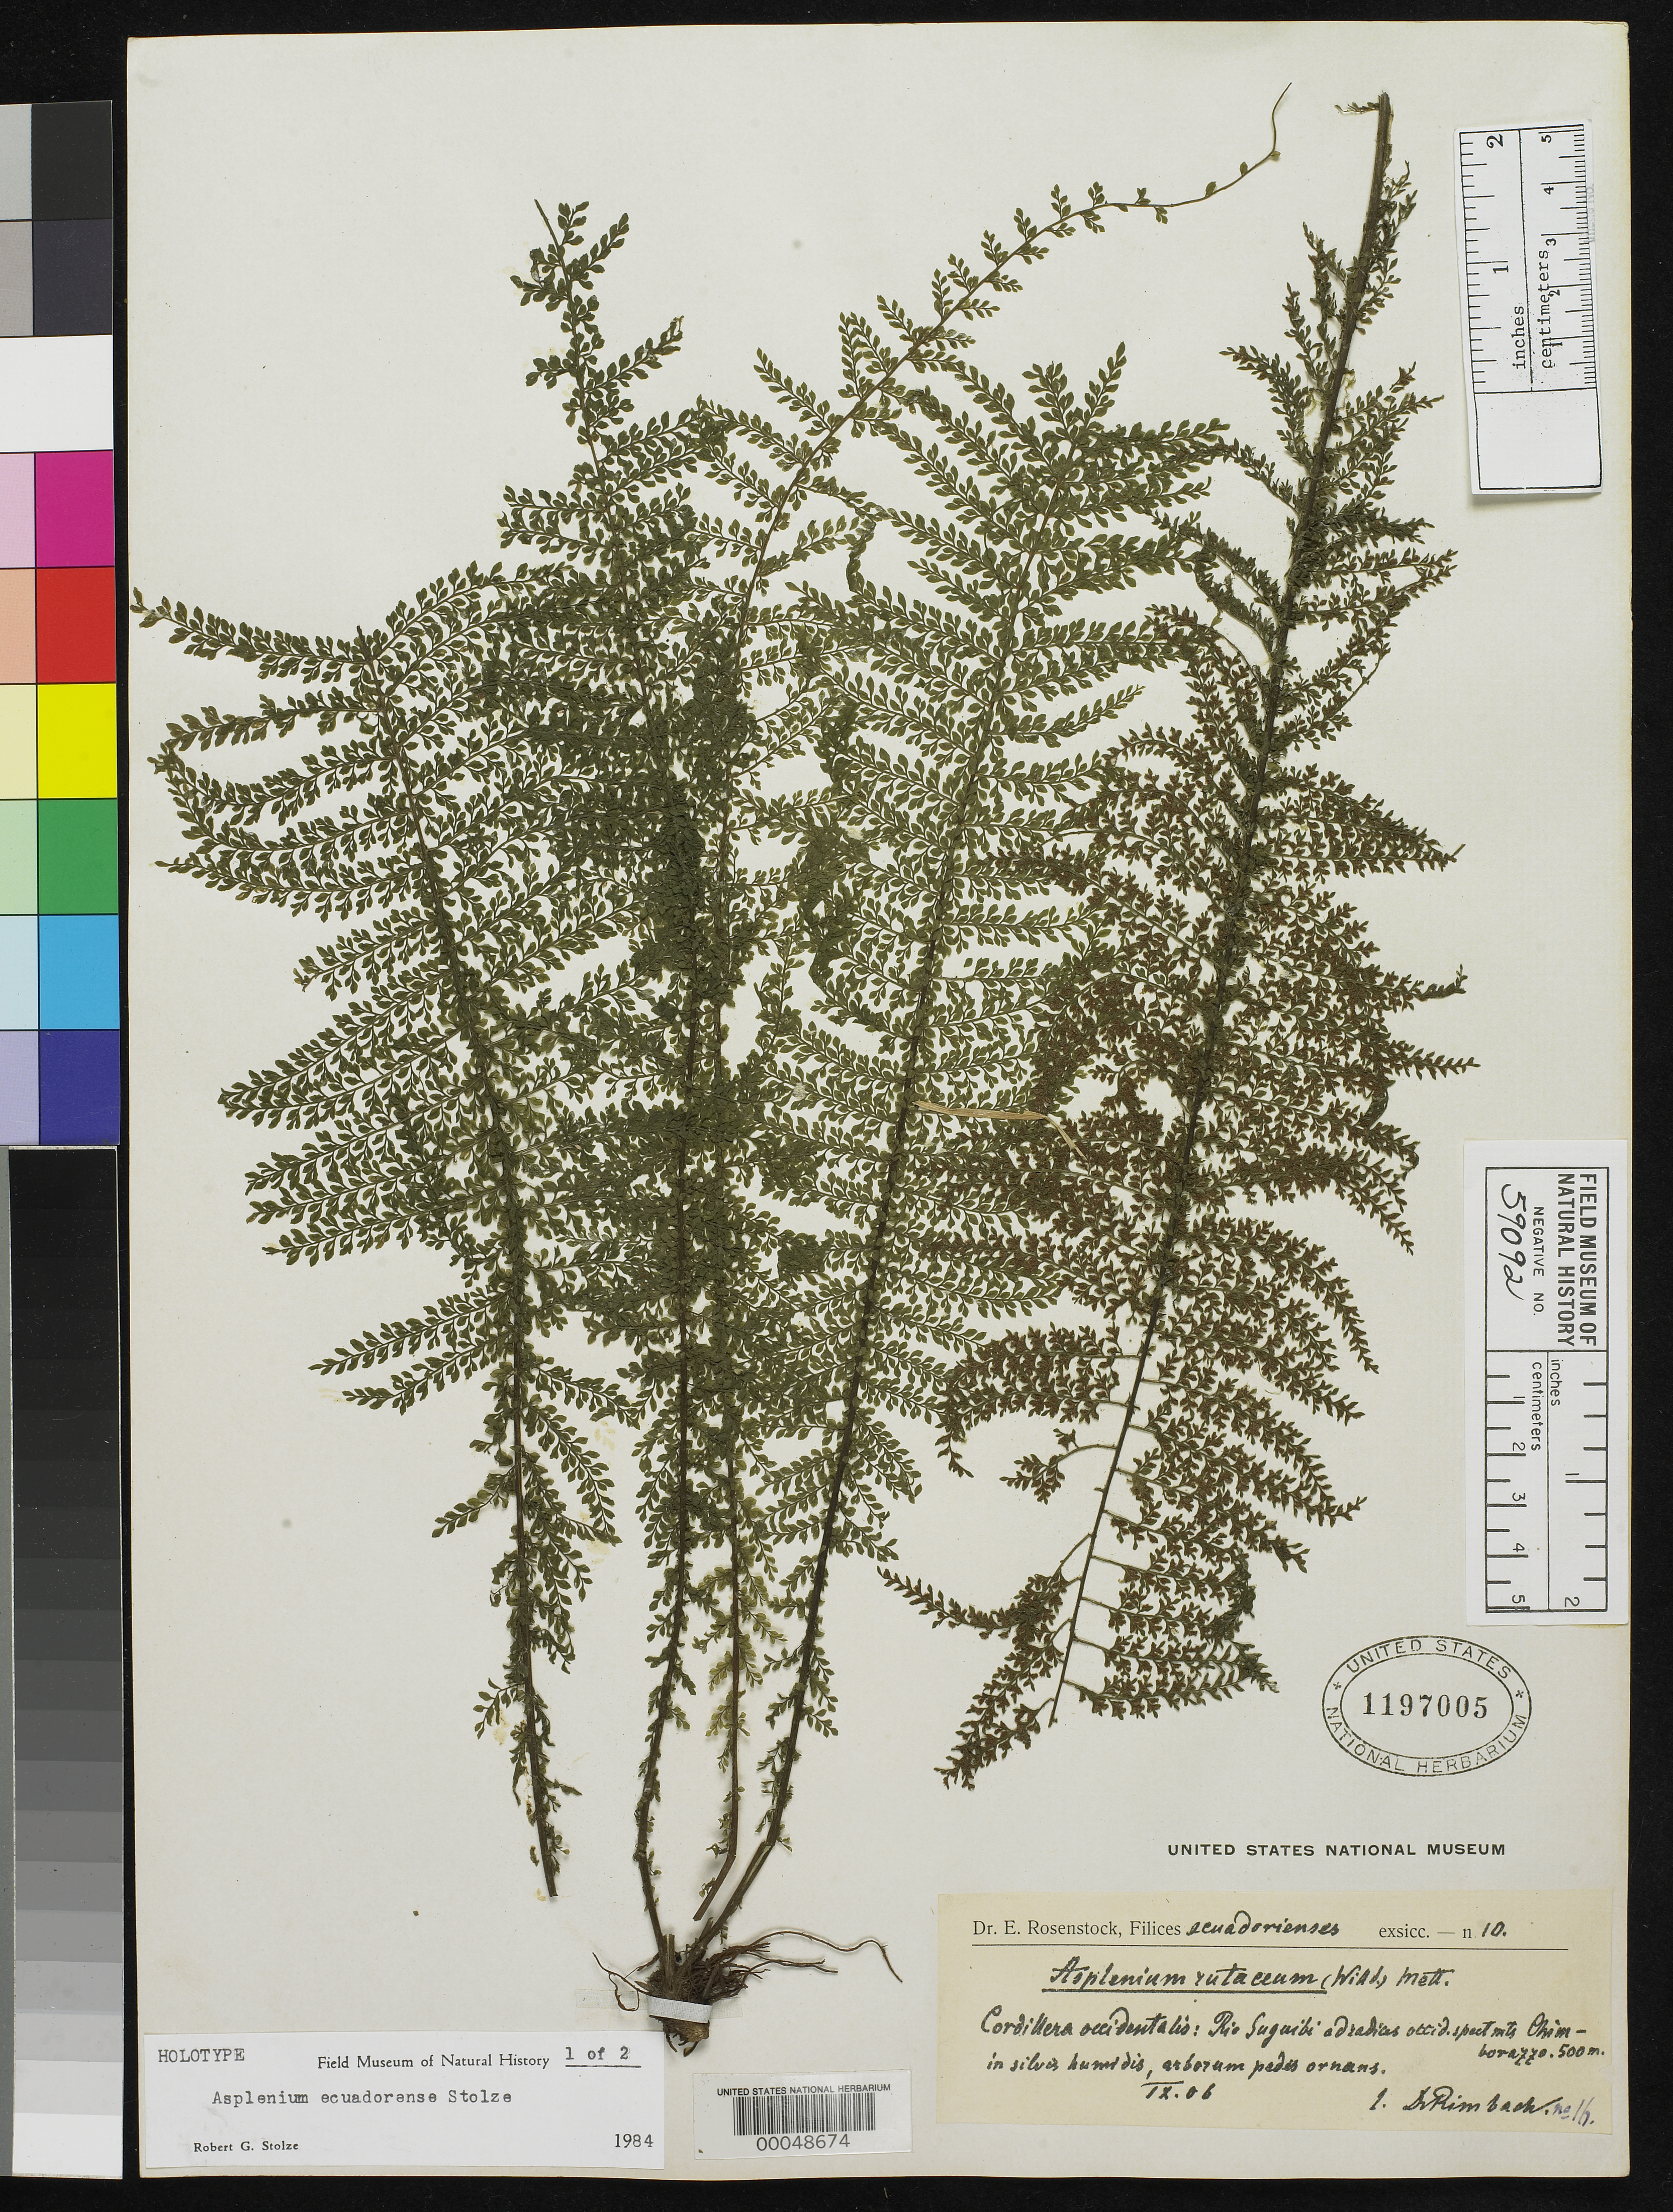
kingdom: Plantae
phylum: Tracheophyta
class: Polypodiopsida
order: Polypodiales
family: Aspleniaceae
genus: Asplenium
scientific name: Asplenium ecuadorensis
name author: Stolze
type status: Holotype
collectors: A. Rimbach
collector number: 16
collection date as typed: Sep 1906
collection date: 1906-09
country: Ecuador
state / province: Bolívar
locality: Cordillera Occidental, Rio Suquibi.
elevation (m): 500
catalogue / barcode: US 1197005